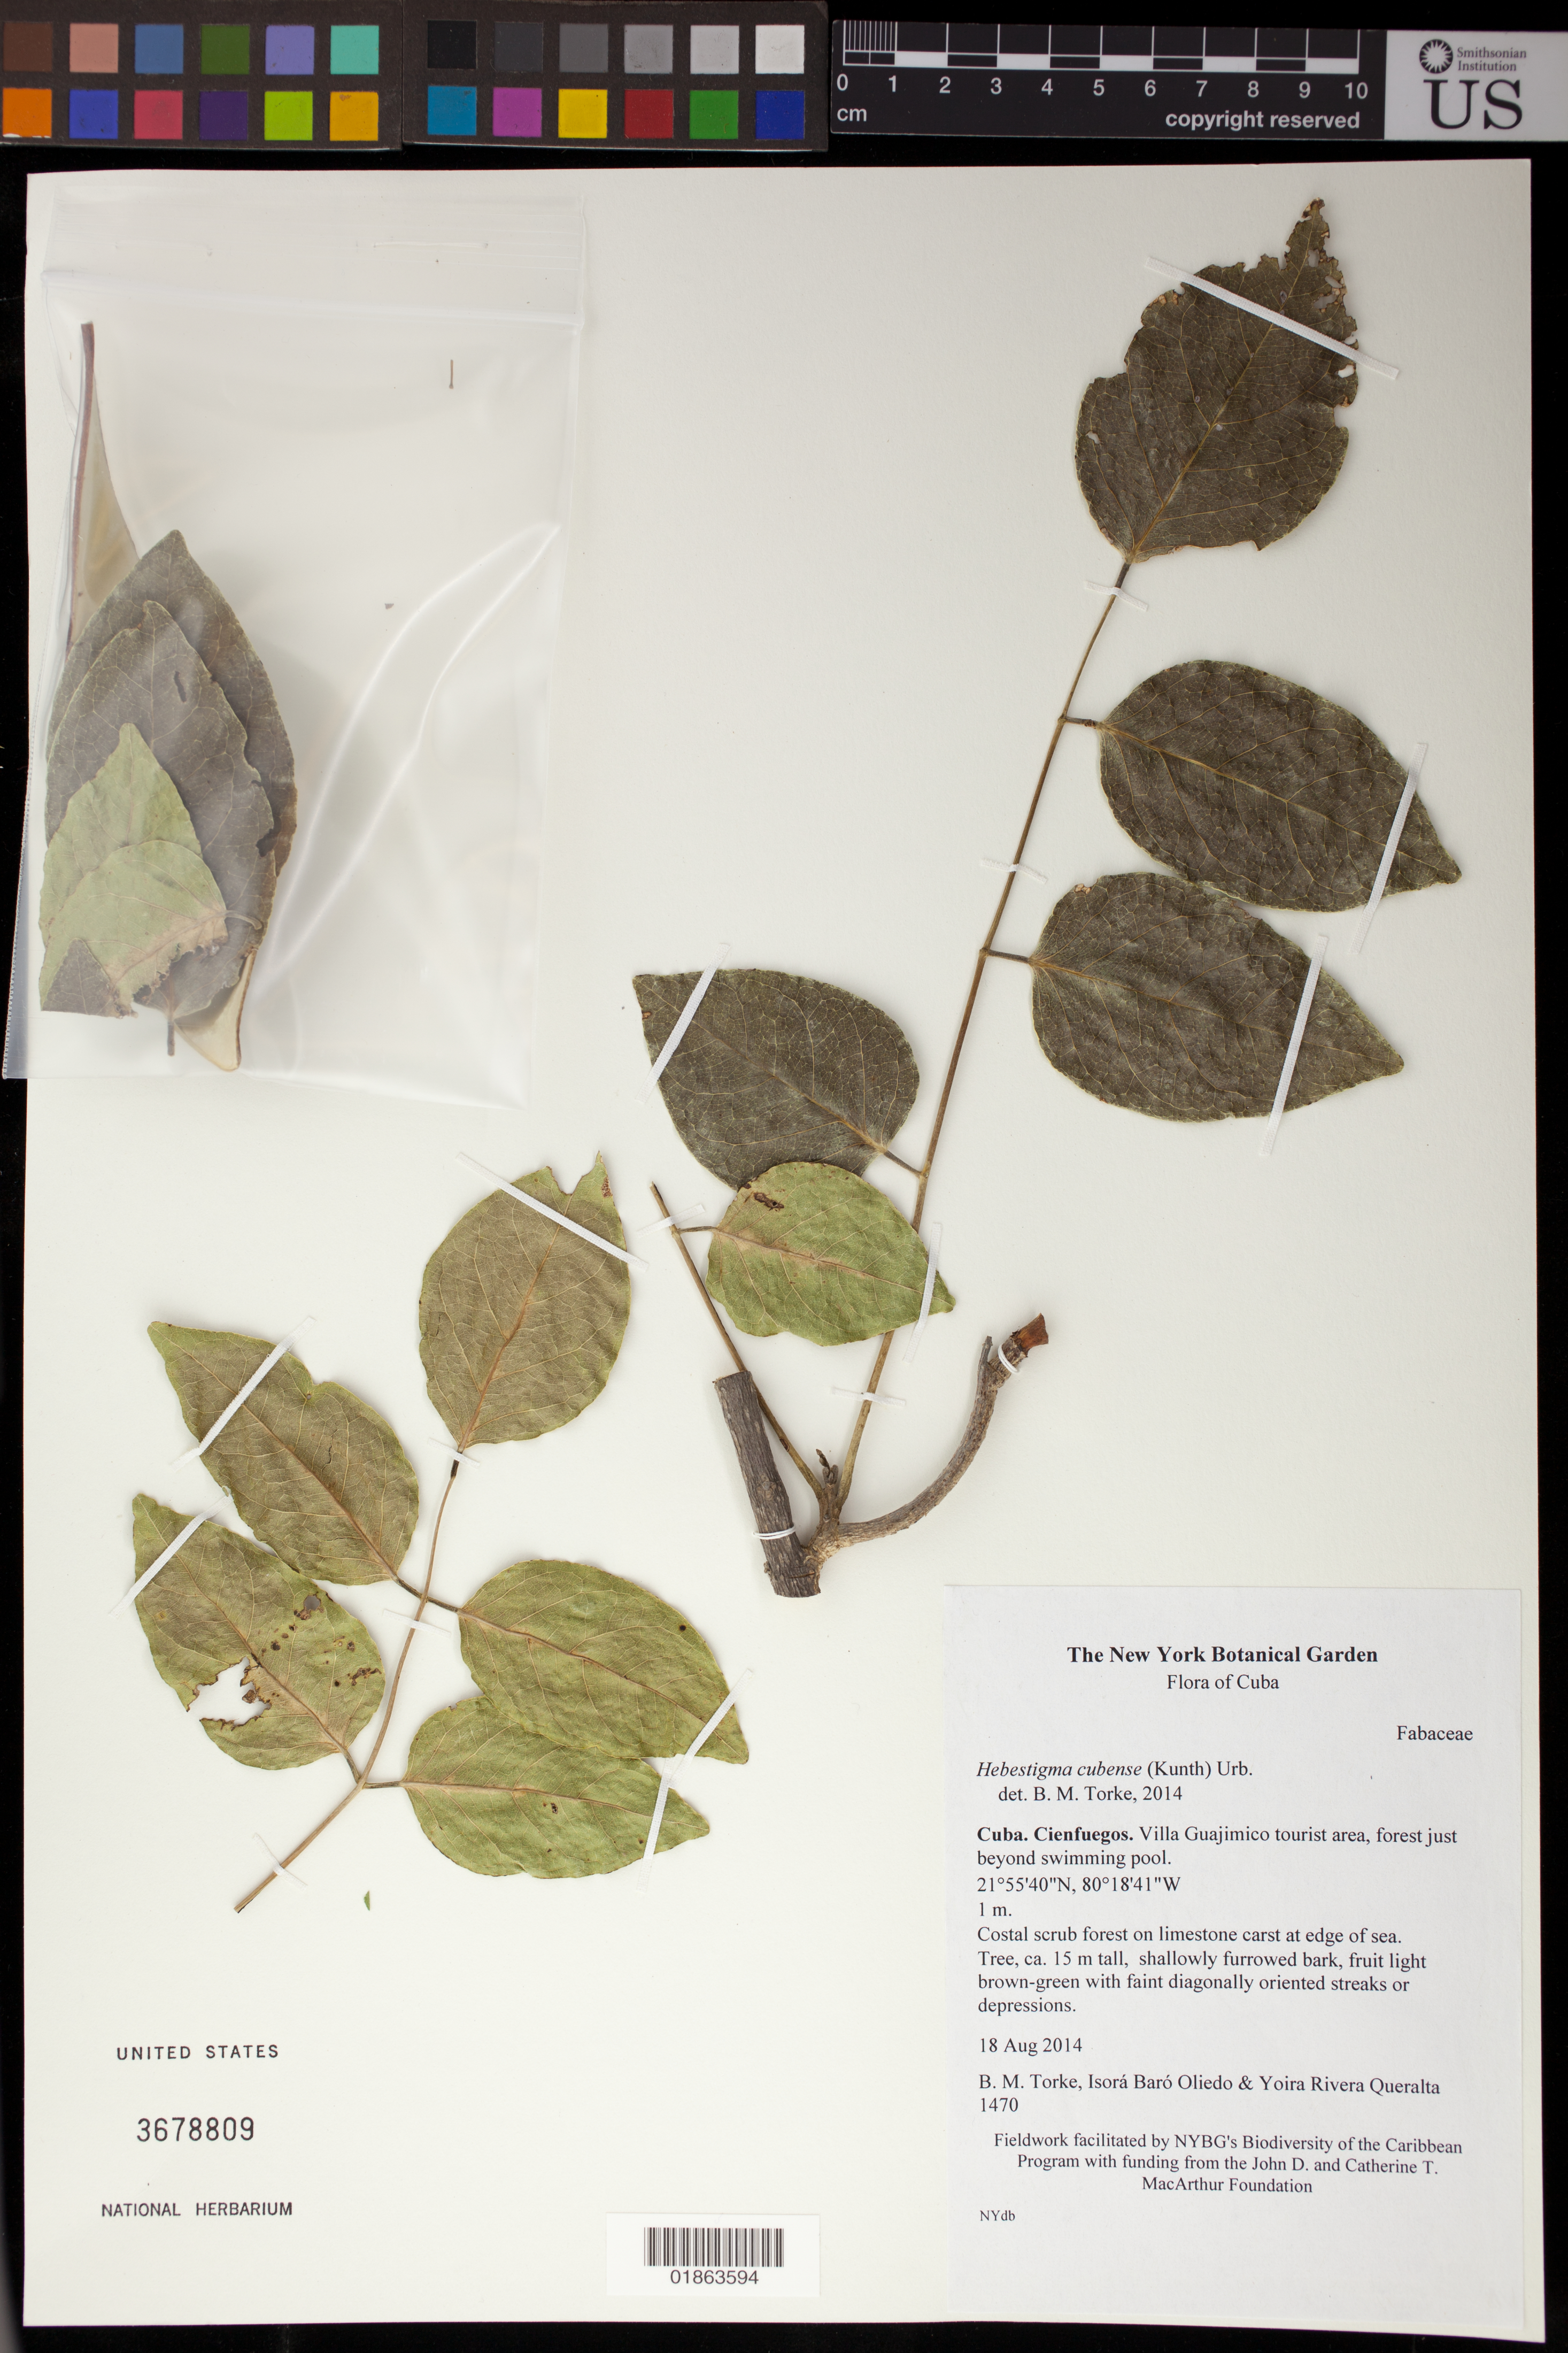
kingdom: Plantae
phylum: Tracheophyta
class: Magnoliopsida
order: Fabales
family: Fabaceae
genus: Hebestigma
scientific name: Hebestigma cubense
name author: (Kunth) Urb.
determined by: Torke, B. M., (MO)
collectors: B. M. Torke, I. Baró Oliedo & Y. Rivera Queralta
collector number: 1470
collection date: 2014-08-18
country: Cuba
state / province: Cienfuegos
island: Cuba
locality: Villa Guajimico tourist area, forest just beyond swimming pool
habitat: Coastal scrub forest on limestone karst at edge of sea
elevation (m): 1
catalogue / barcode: US 3678809